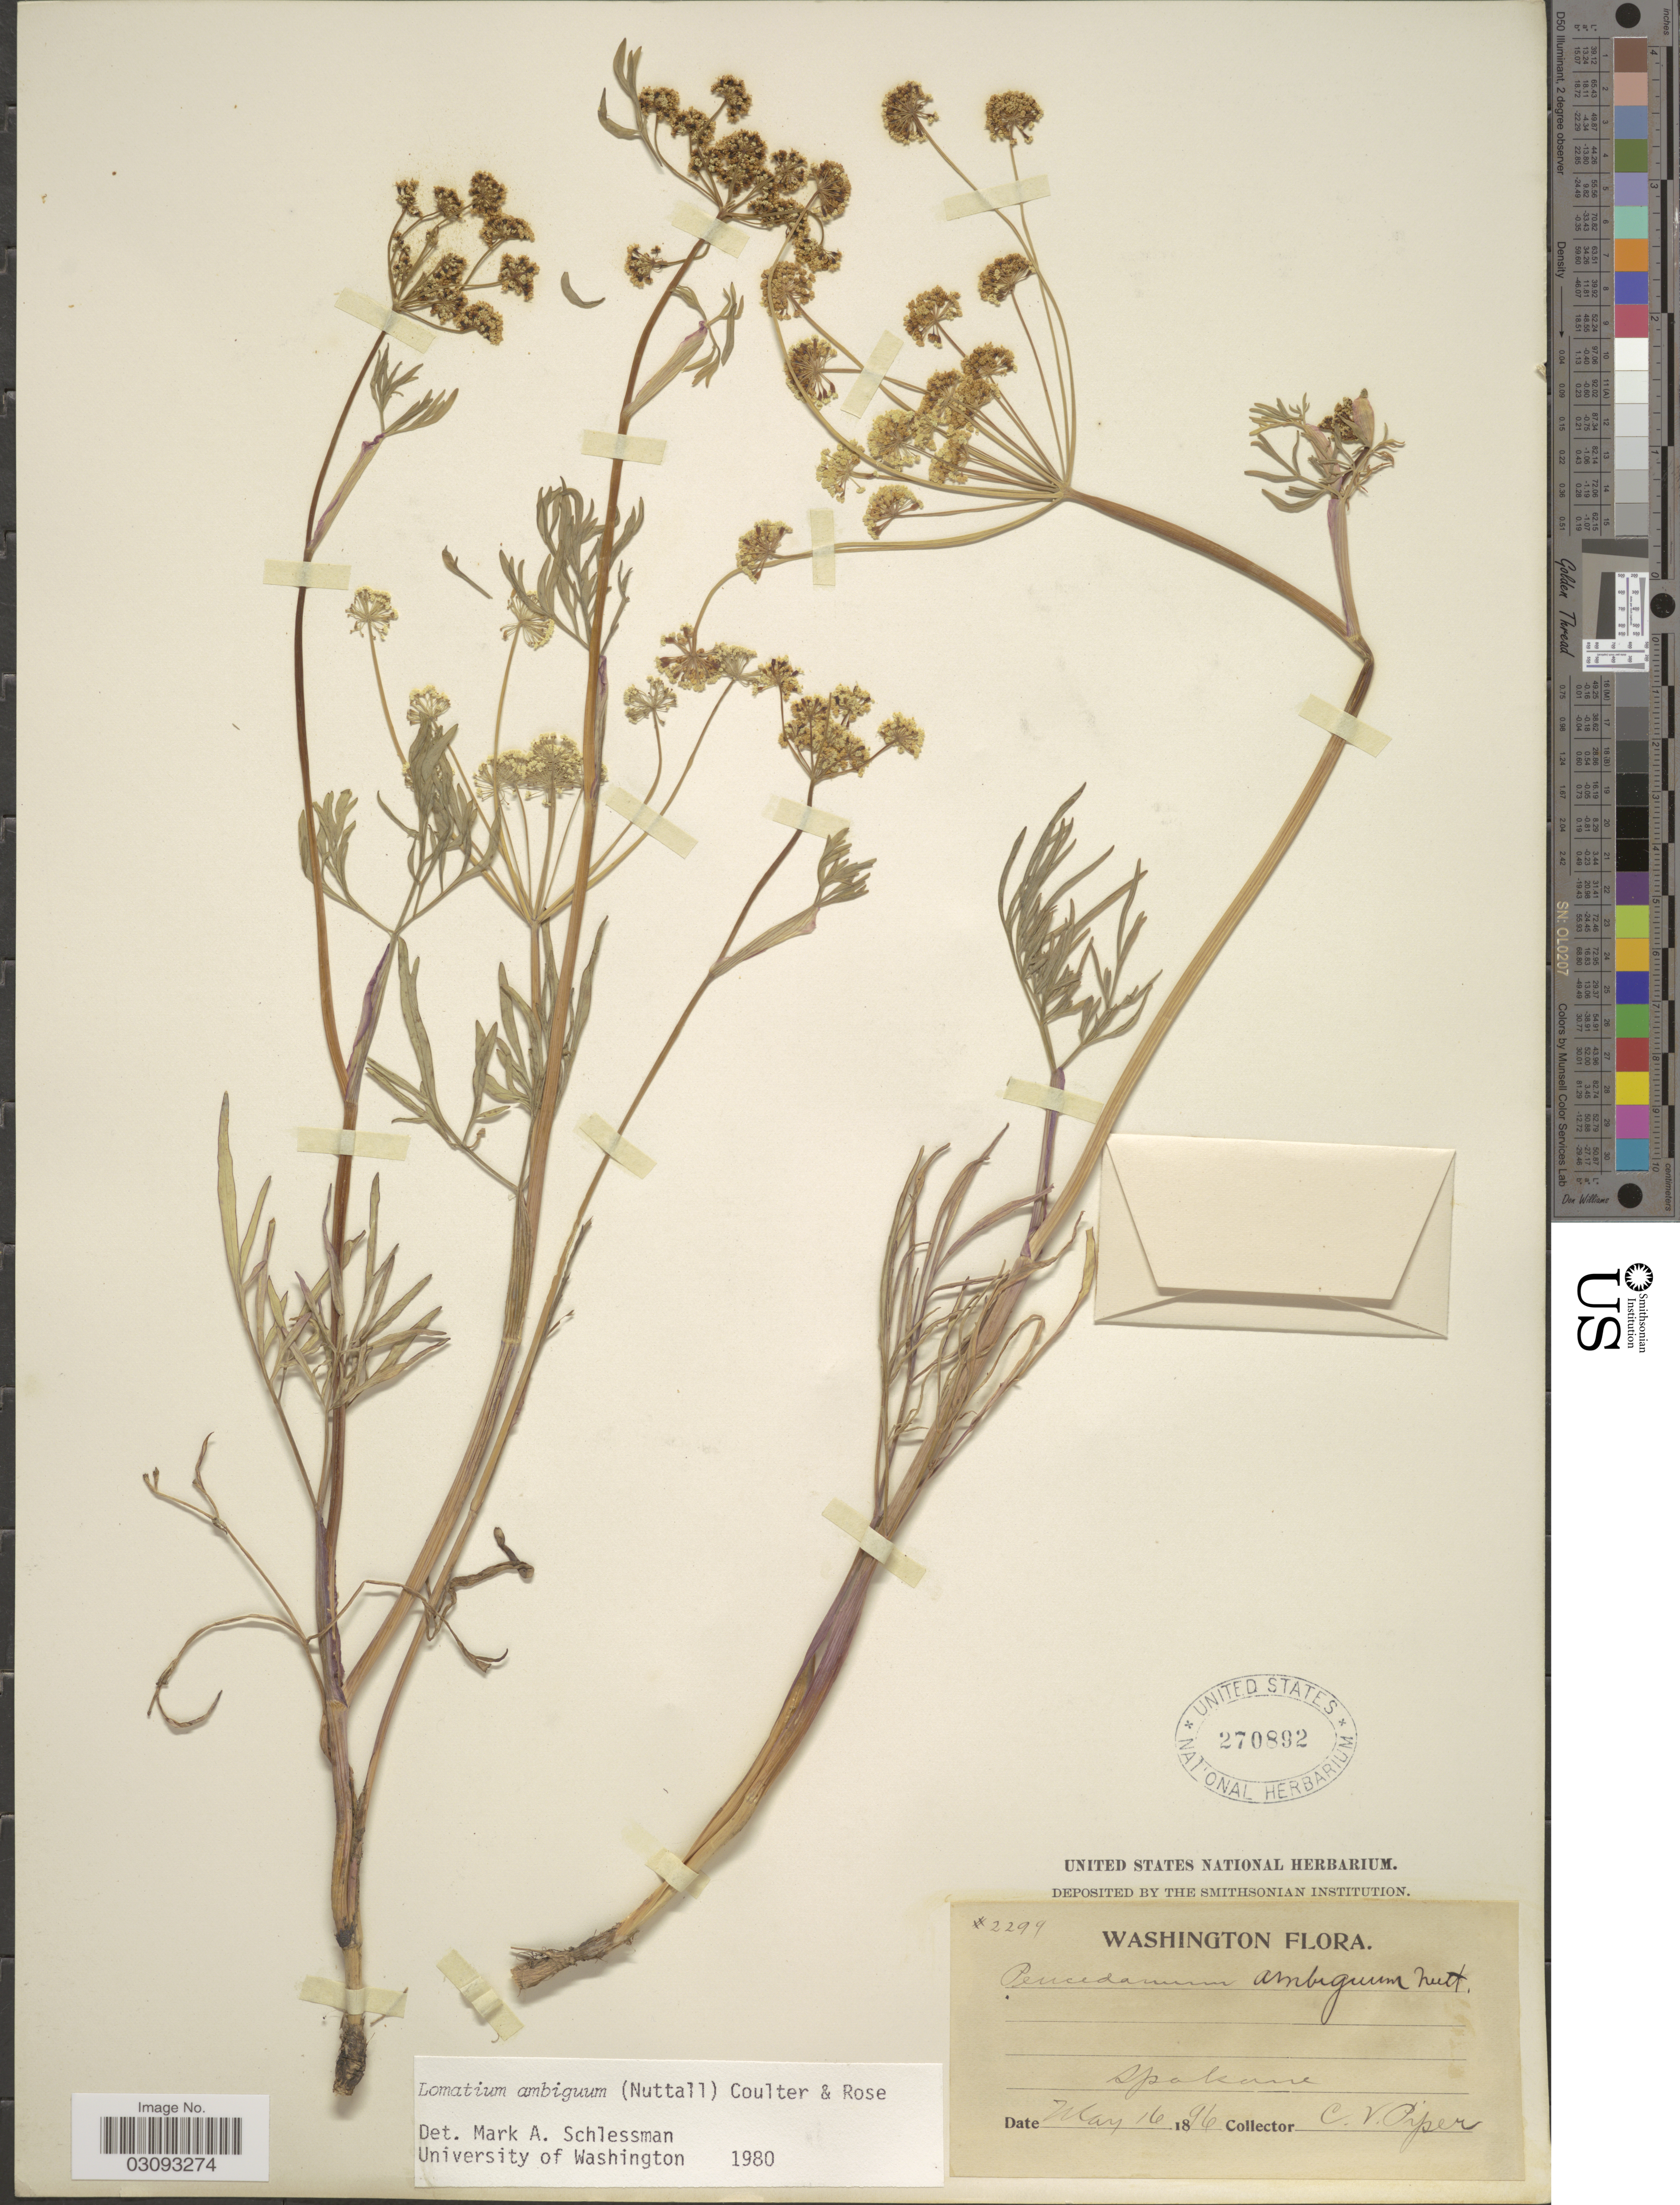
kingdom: Plantae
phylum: Tracheophyta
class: Magnoliopsida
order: Apiales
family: Apiaceae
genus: Lomatium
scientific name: Lomatium ambiguum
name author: (Nutt.) Coult. & Rose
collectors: C. V. Piper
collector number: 2299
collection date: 1896-05-16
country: United States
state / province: Washington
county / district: Spokane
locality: Spokane.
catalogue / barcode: US 270892